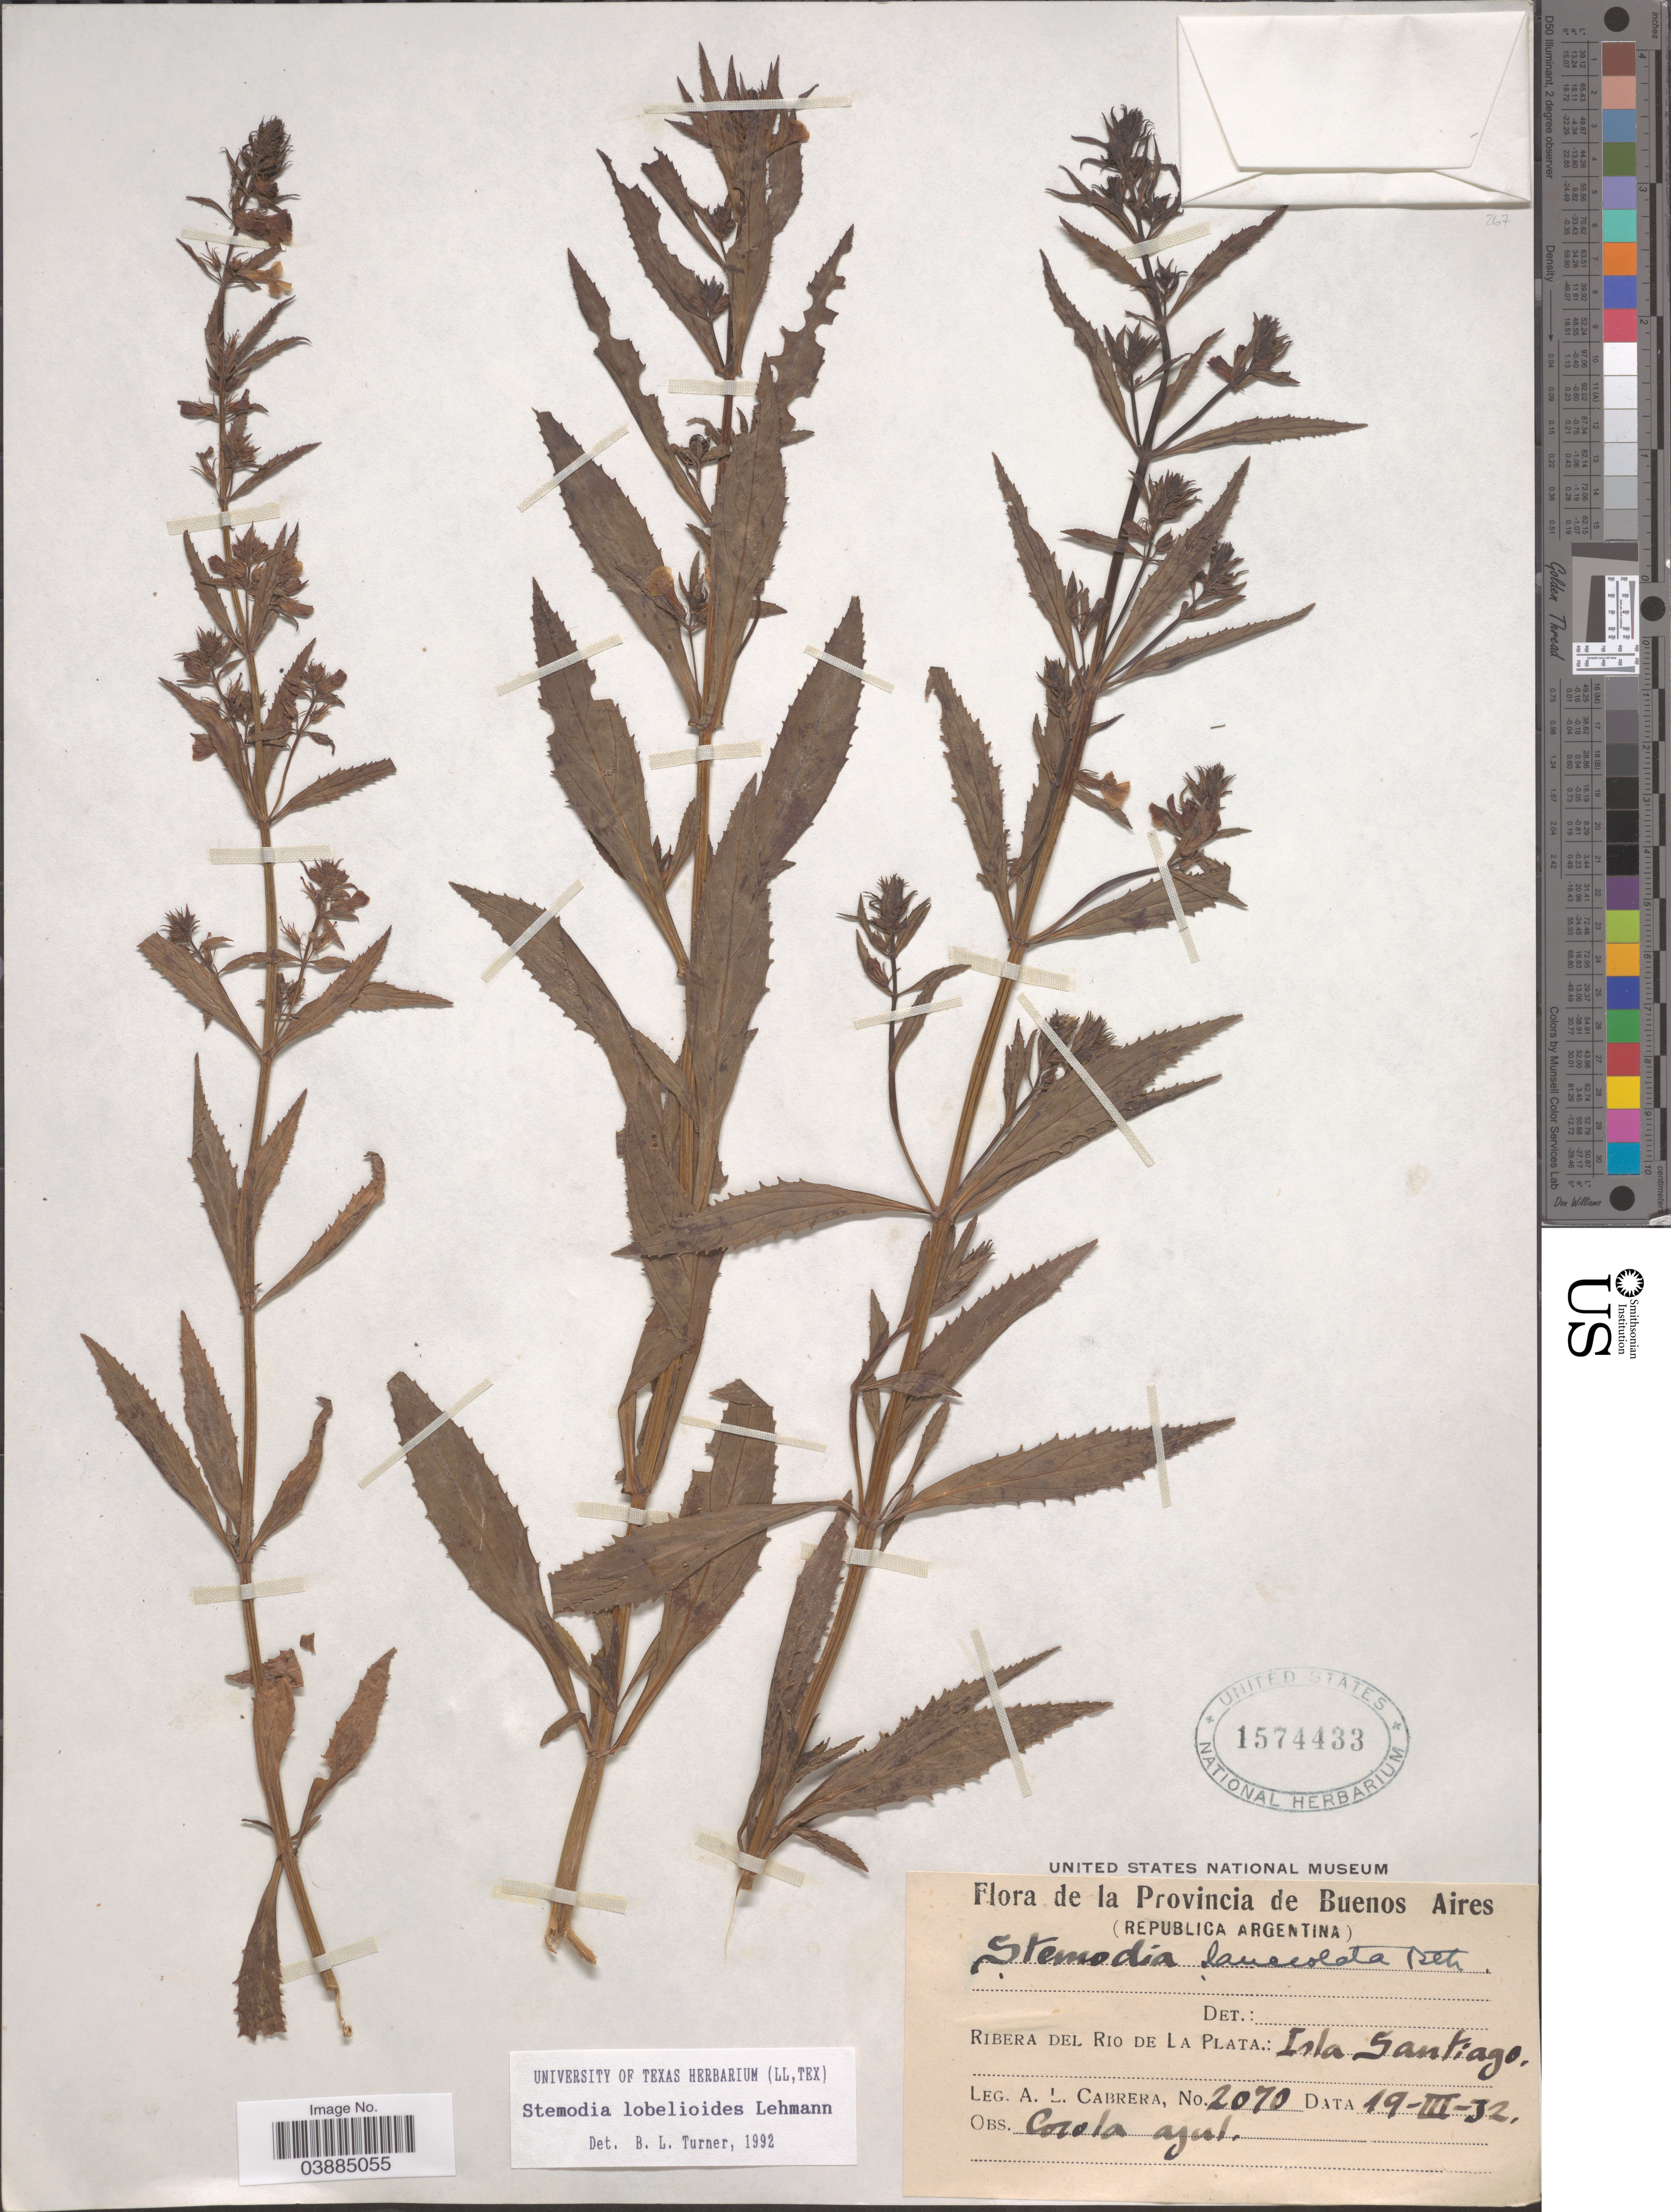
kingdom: Plantae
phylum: Tracheophyta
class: Magnoliopsida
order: Lamiales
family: Plantaginaceae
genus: Stemodia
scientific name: Stemodia lobelioides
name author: Lehm.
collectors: A. L. Cabrera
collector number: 2070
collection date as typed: Transcribed d/m/y: 19/3/32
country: Argentina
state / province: Buenos Aires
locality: Ribera del Rio de La Plata: Isla Santiago.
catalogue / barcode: US 1574433